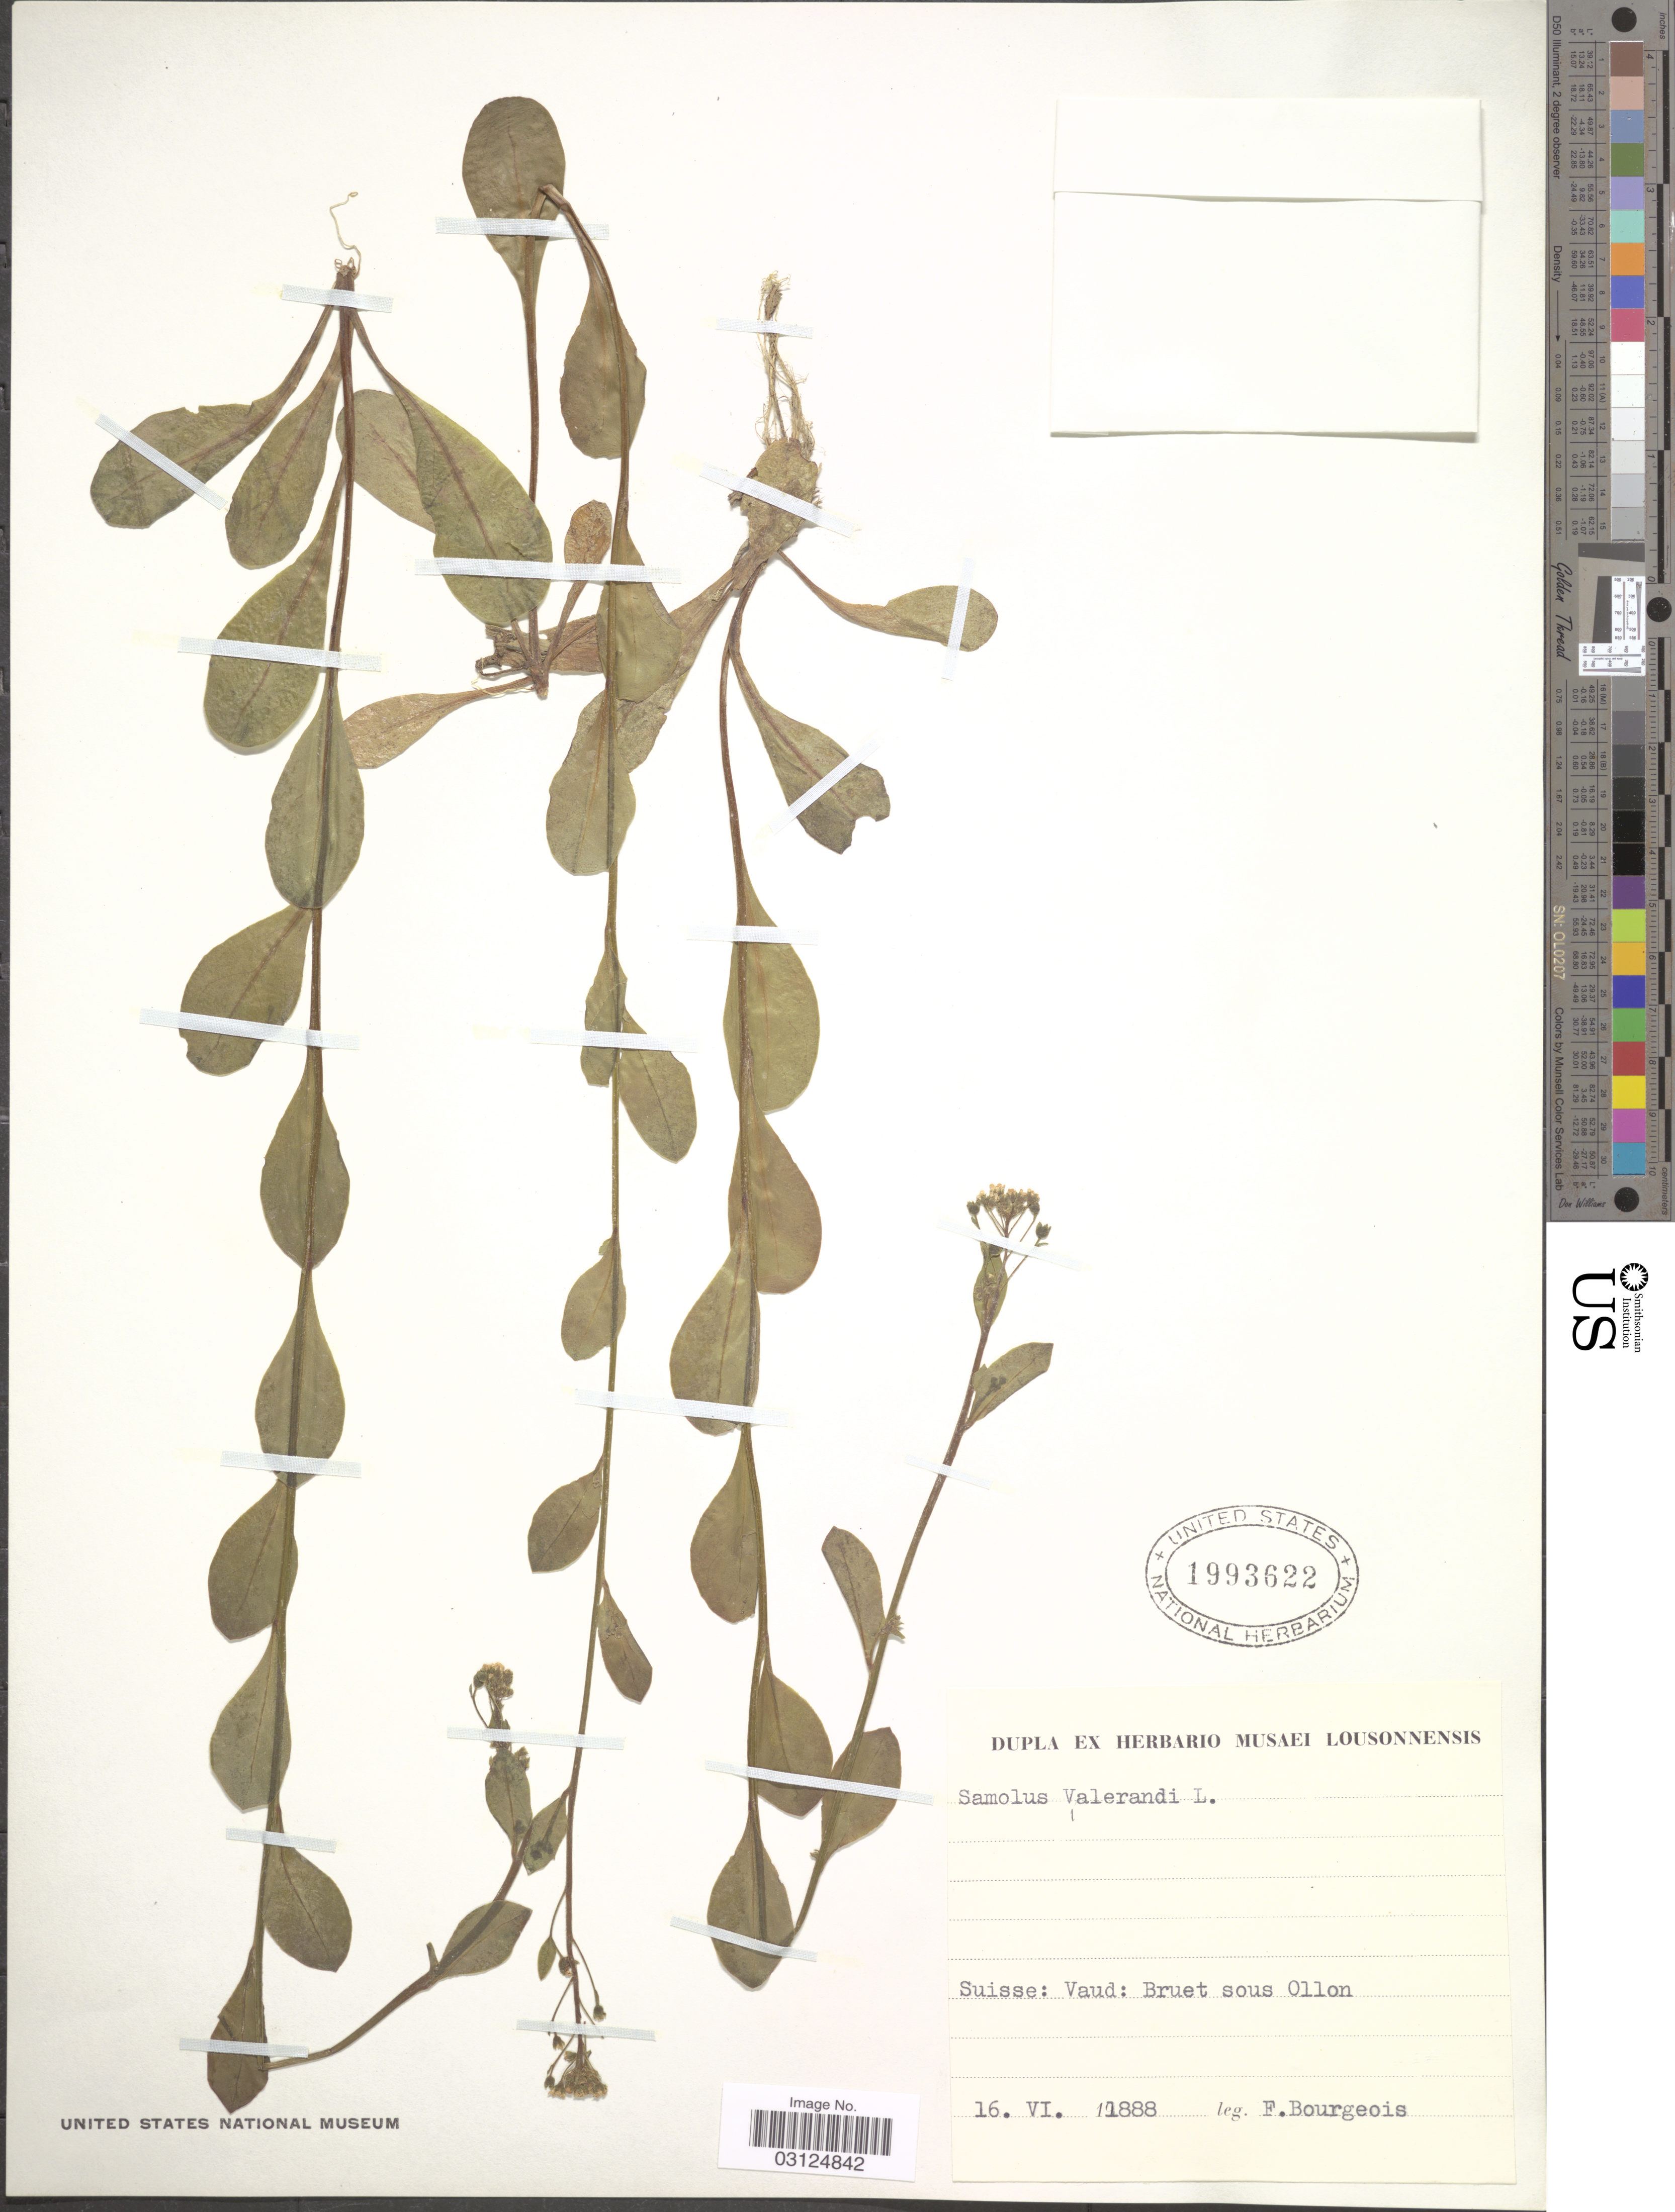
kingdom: Plantae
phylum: Tracheophyta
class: Magnoliopsida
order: Ericales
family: Primulaceae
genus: Samolus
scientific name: Samolus valerandi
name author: L.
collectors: F. Bourgeois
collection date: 1888-06-16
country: Switzerland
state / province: Vaud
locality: Suisse: Bruet sous Ollon.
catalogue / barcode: US 1993622